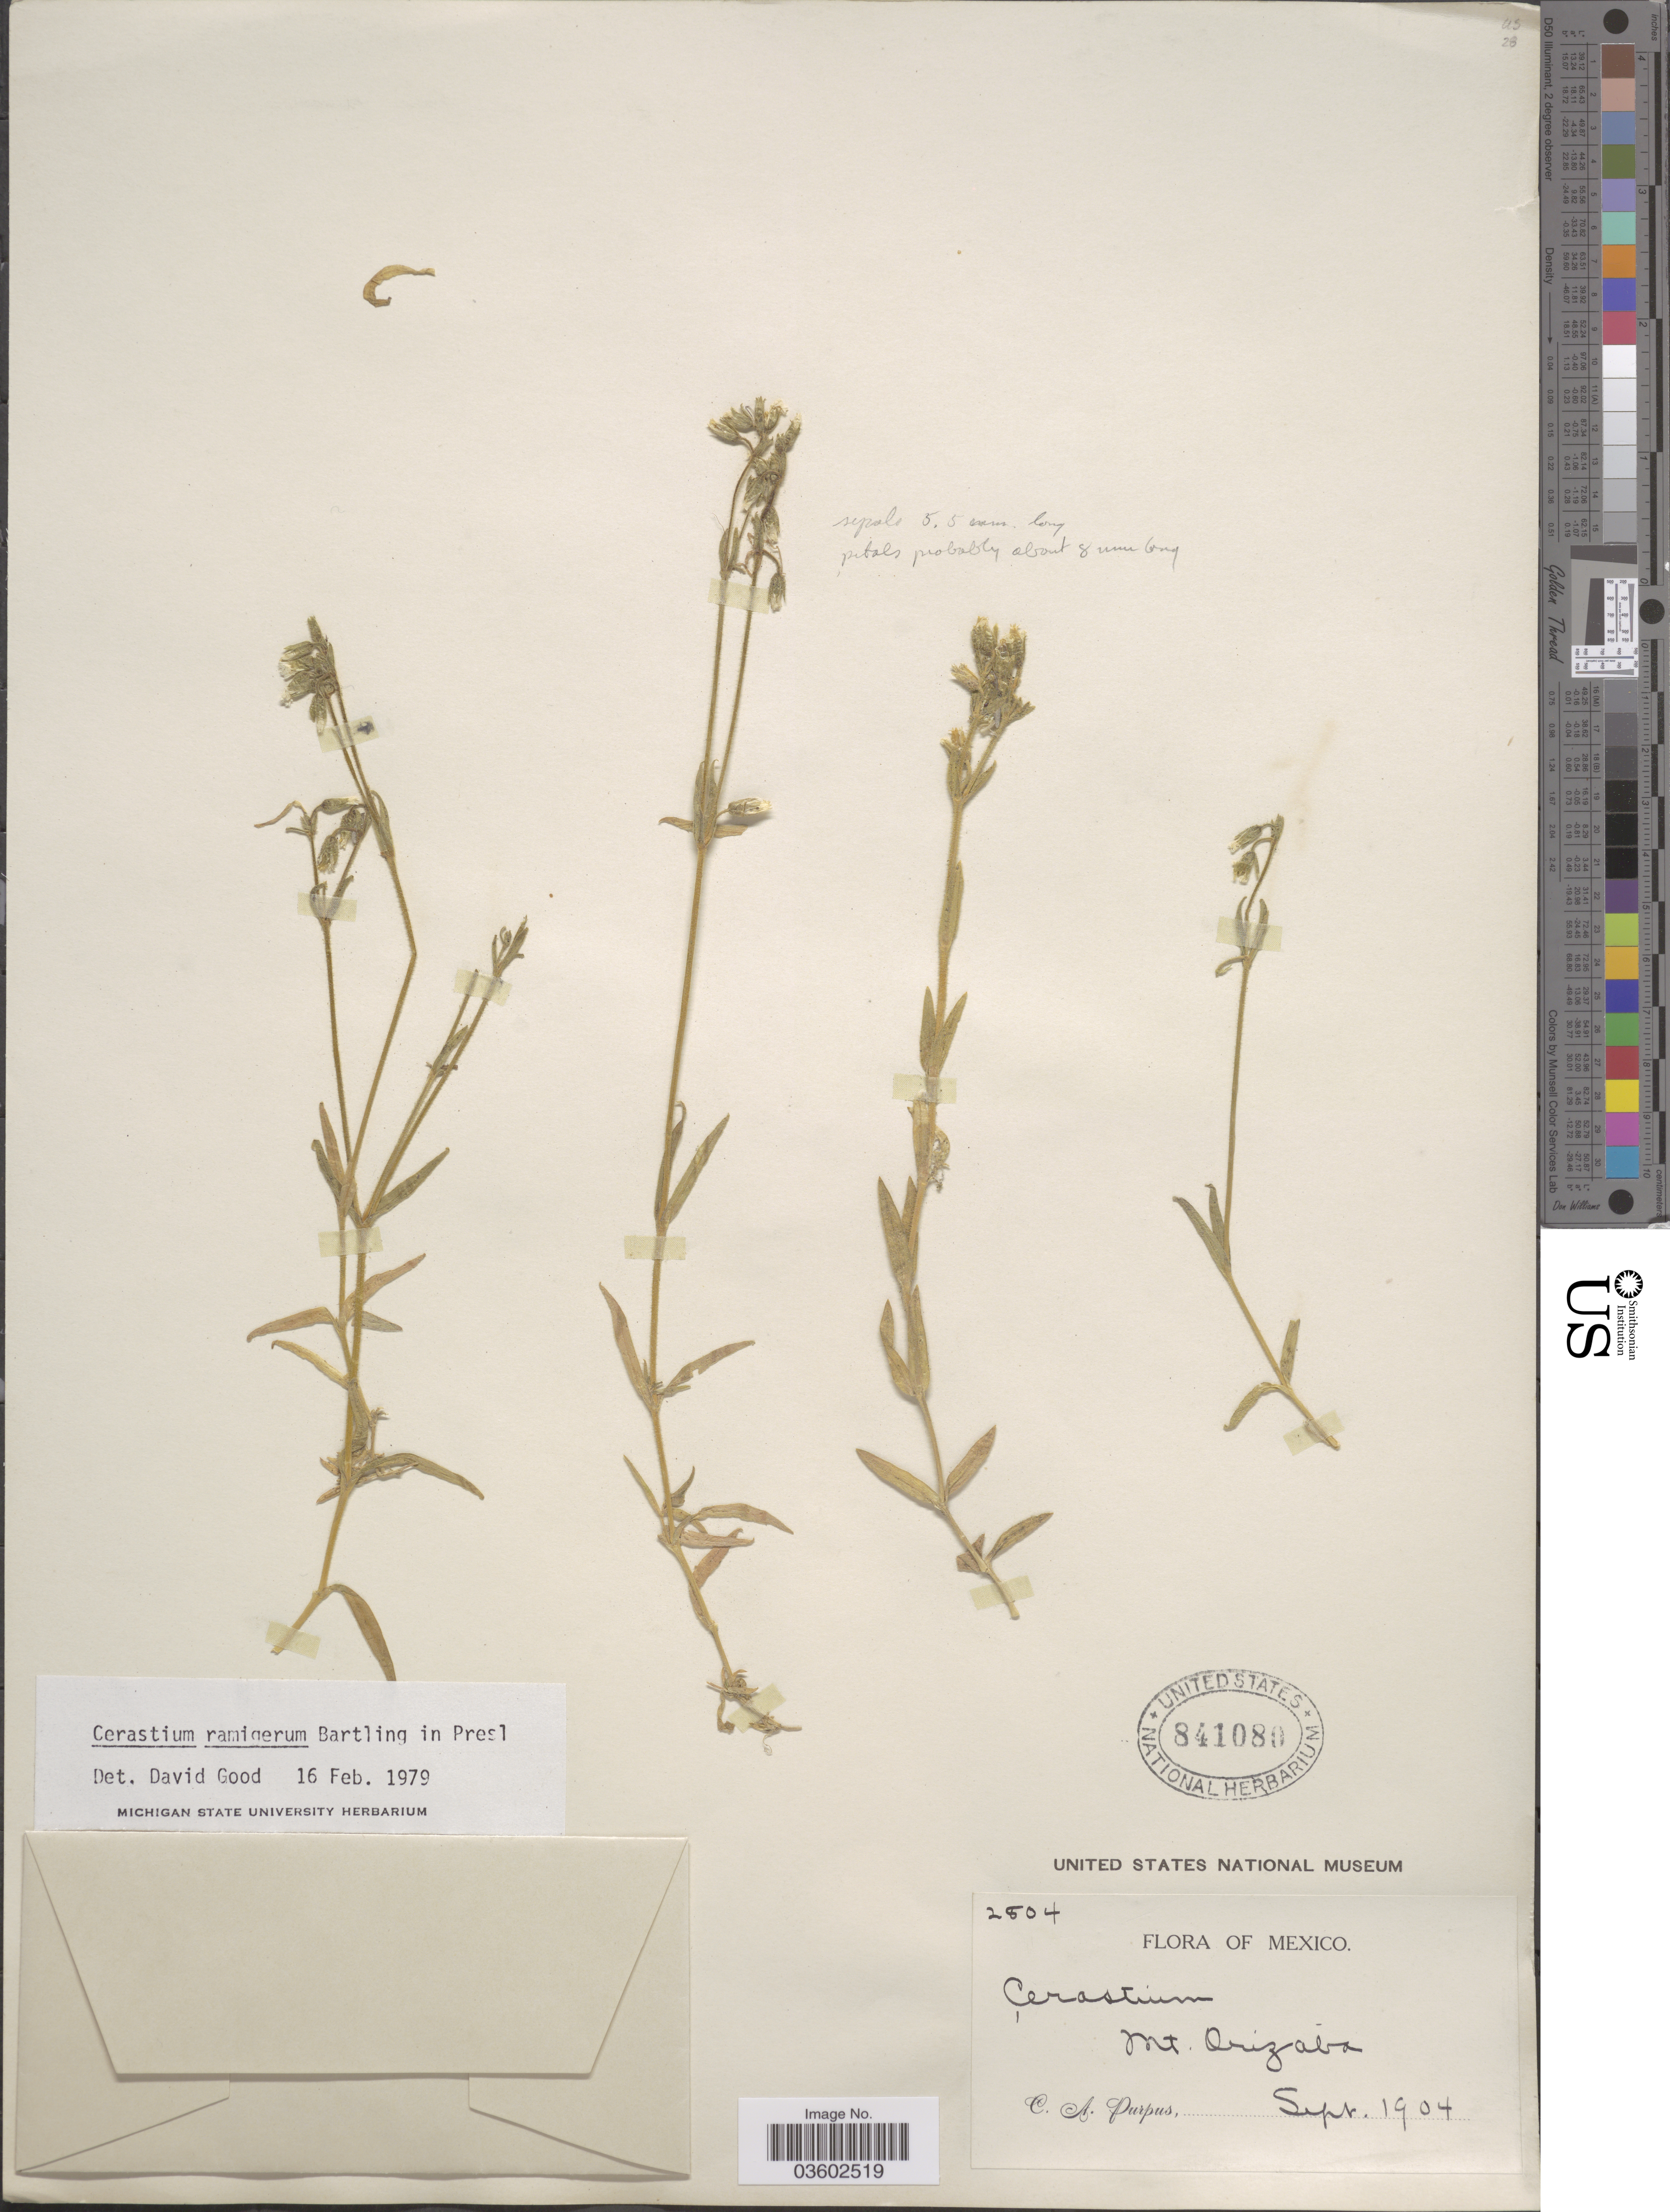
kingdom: Plantae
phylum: Tracheophyta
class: Magnoliopsida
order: Caryophyllales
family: Caryophyllaceae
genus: Cerastium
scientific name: Cerastium ramigerum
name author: Bartl.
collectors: C. A. Purpus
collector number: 2804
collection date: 1904-09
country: Mexico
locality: Mt. Orizaba.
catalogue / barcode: US 841080